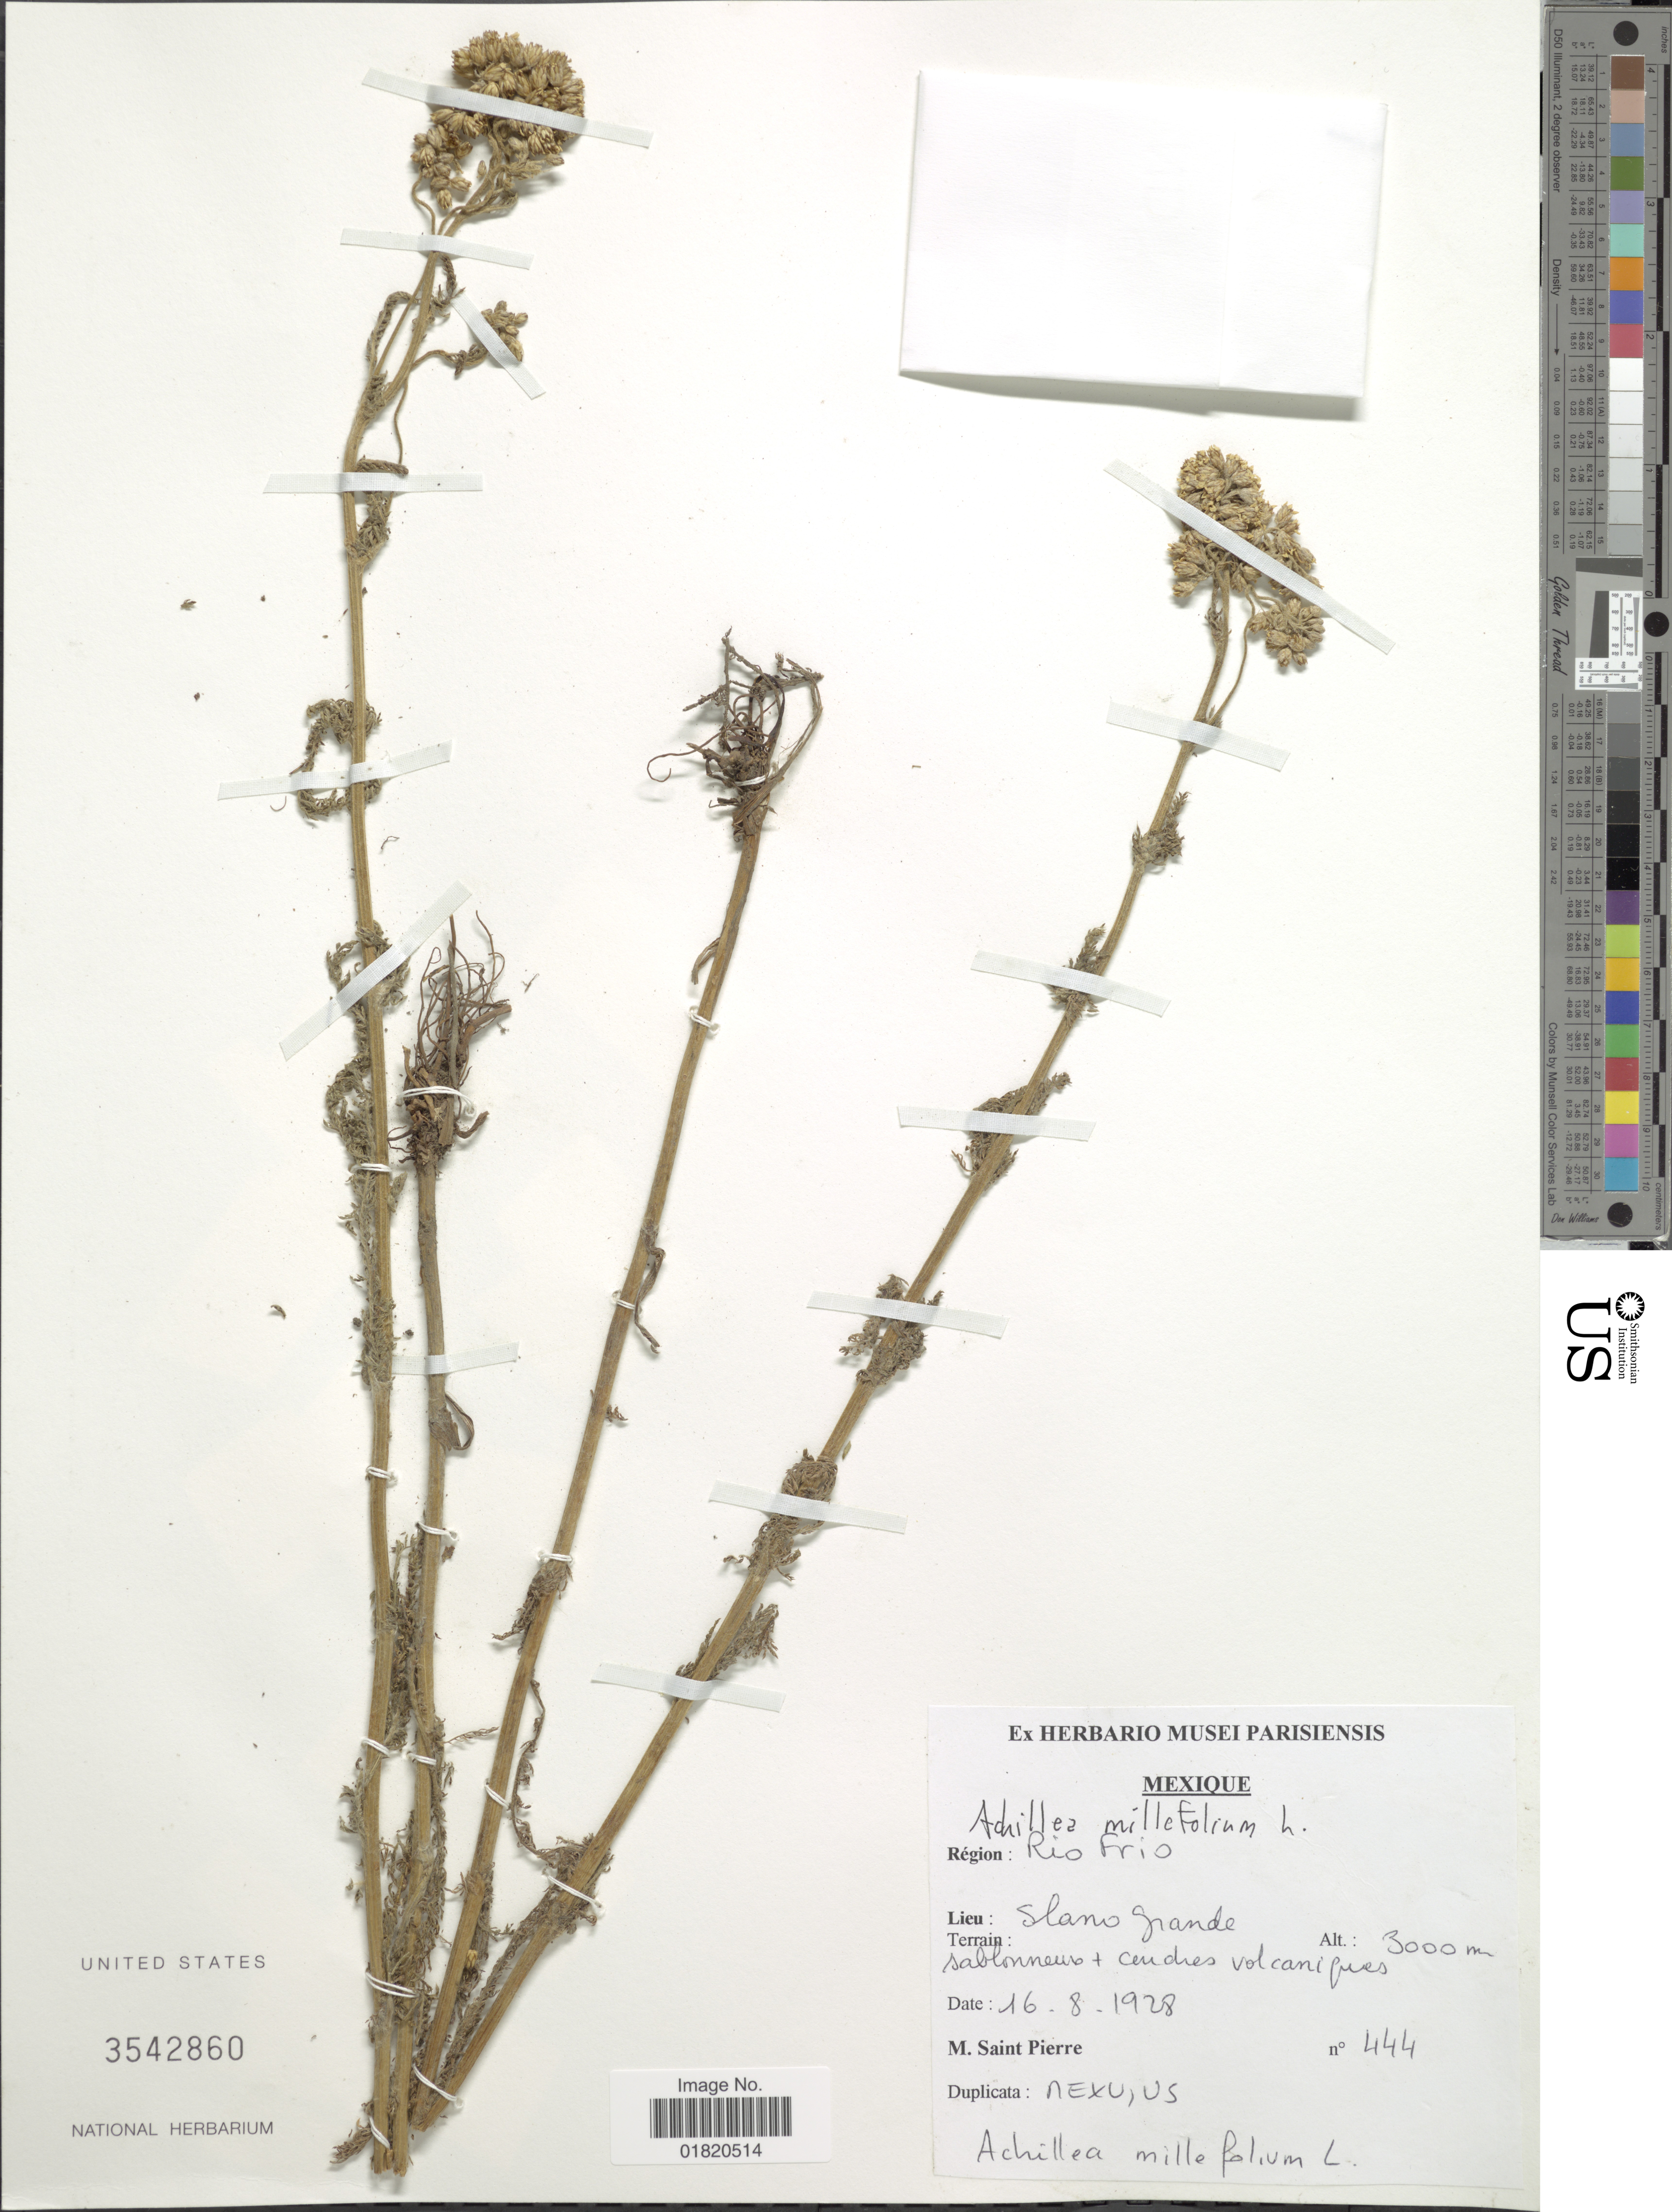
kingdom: Plantae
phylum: Tracheophyta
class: Magnoliopsida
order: Asterales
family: Asteraceae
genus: Achillea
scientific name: Achillea lanulosa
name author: Nutt.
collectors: M. Saint-Pierre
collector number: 444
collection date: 1928-08-16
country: Mexico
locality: Rio Frio, Slano [interpreted] Grande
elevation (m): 3000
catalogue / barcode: US 3542860